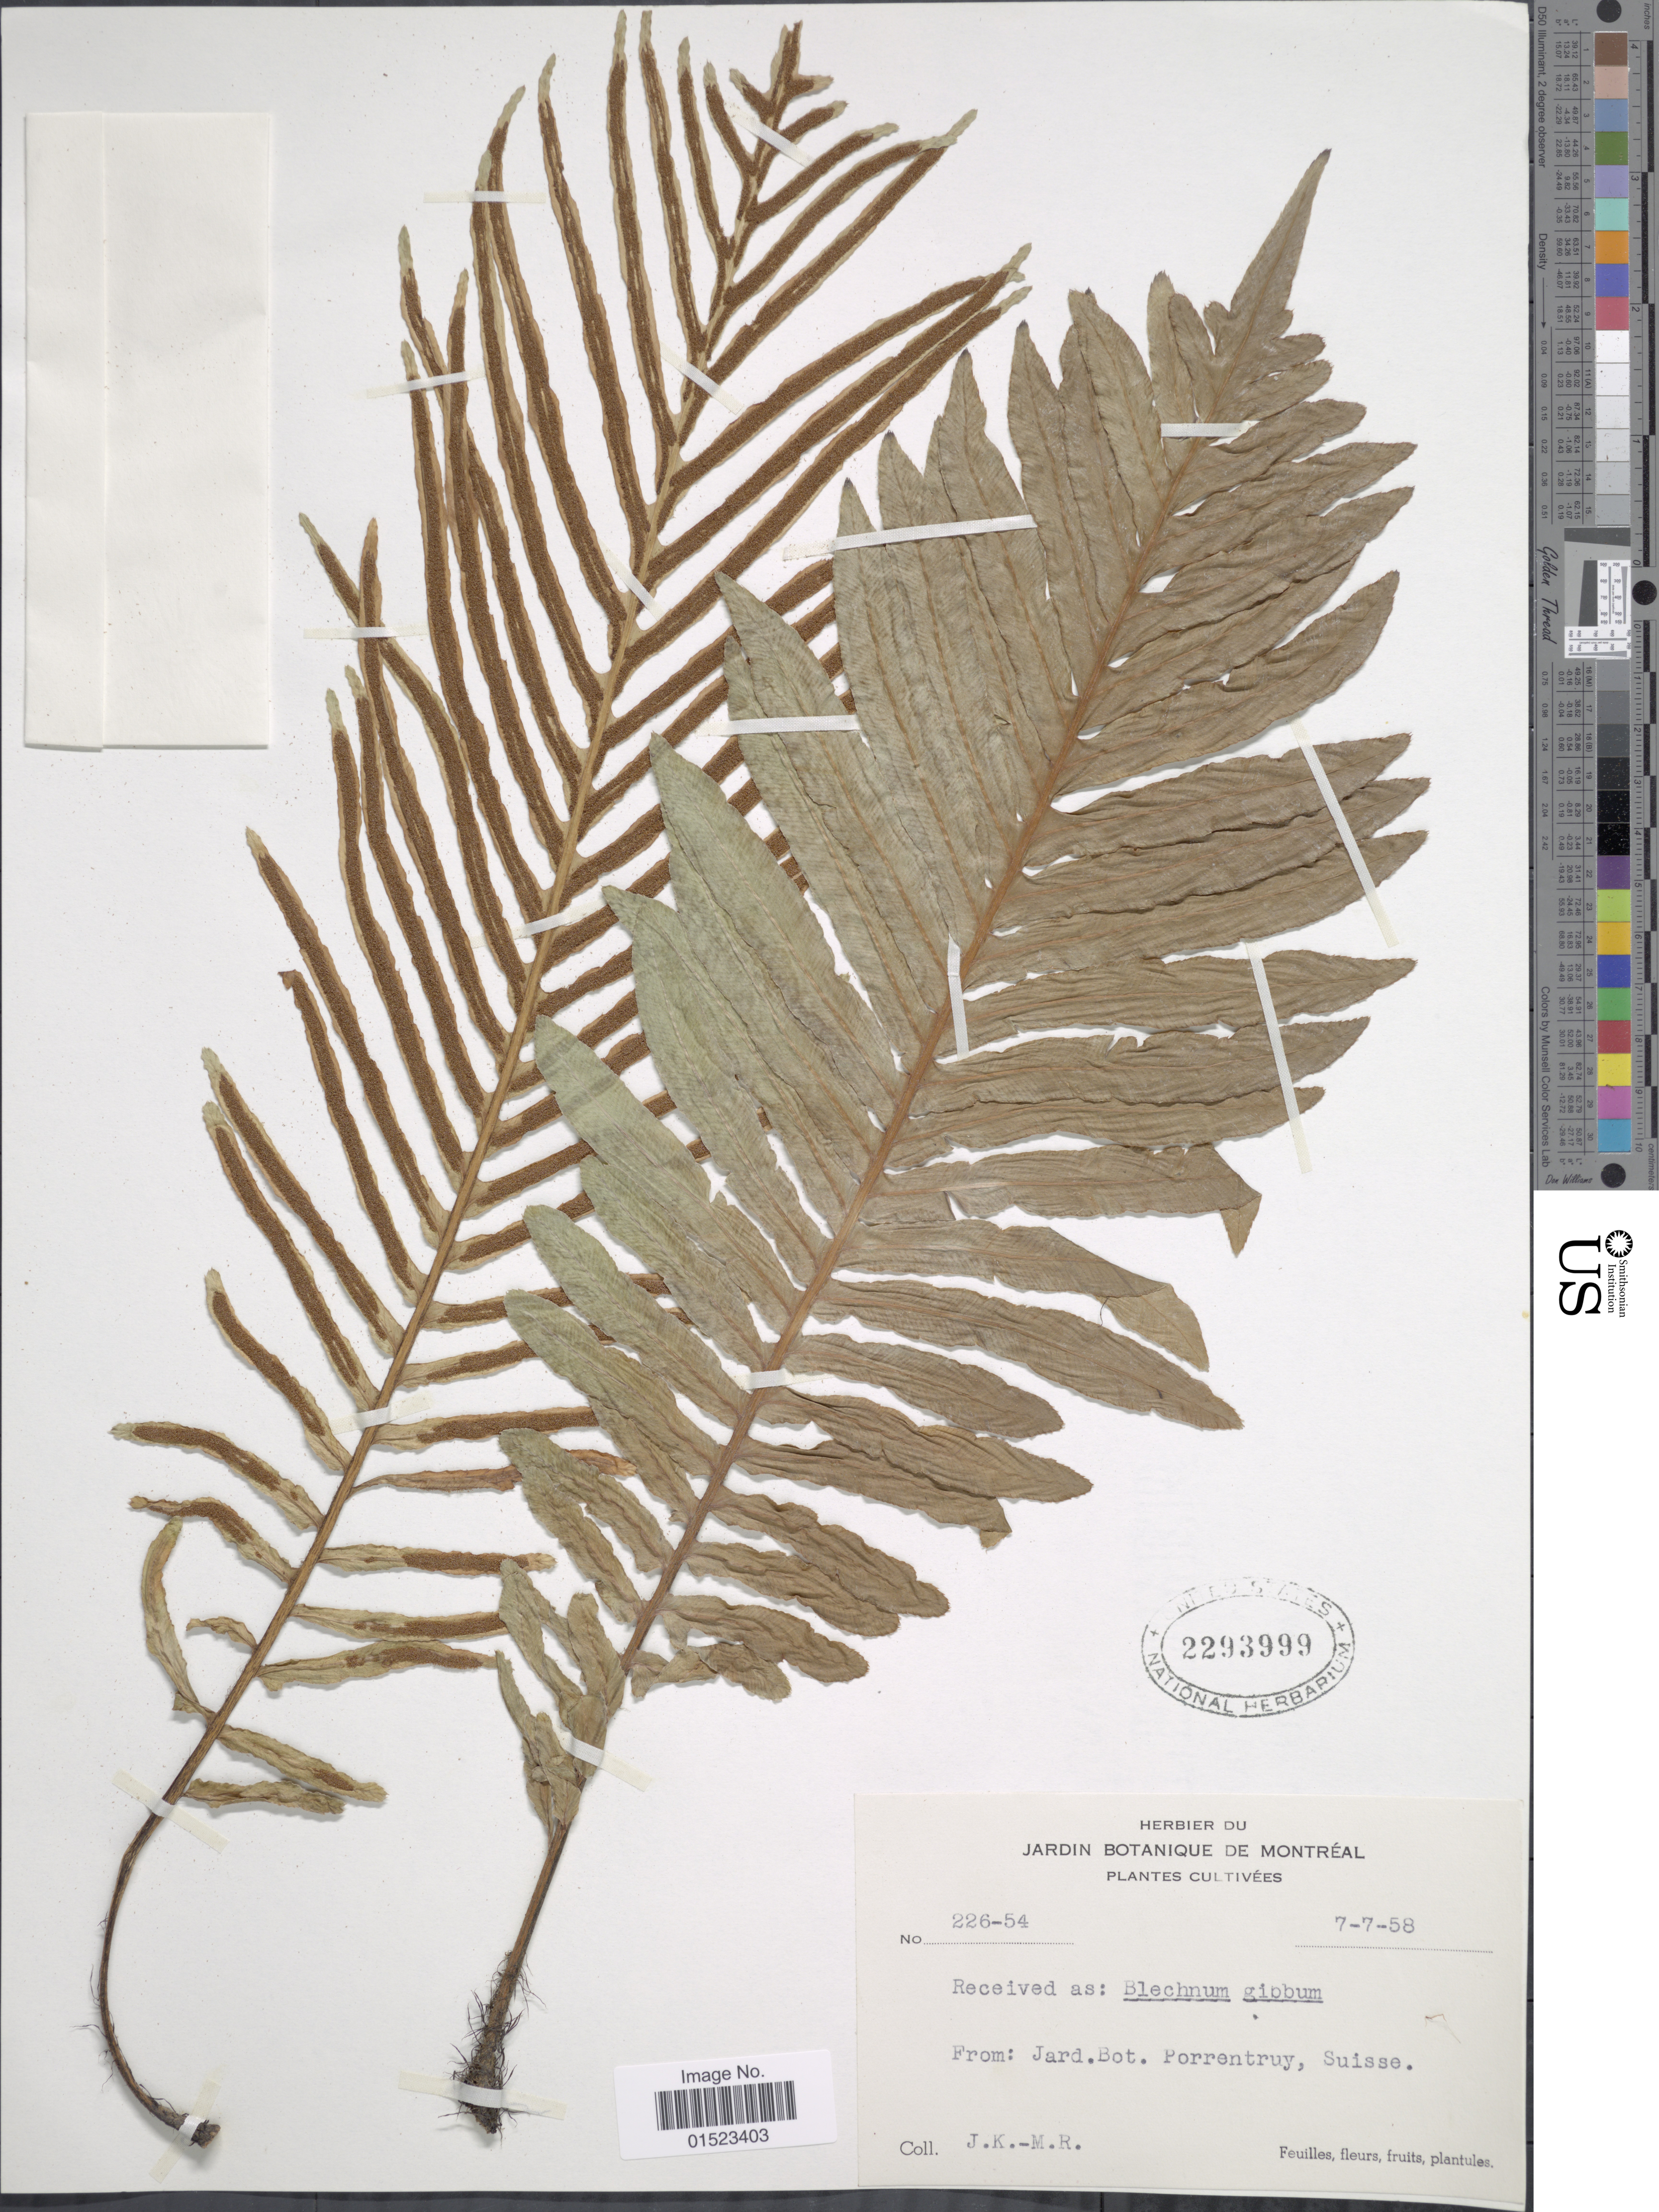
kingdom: Plantae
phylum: Tracheophyta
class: Polypodiopsida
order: Polypodiales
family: Blechnaceae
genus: Blechnum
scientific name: Blechnum gibbum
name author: (Labill.) Mett.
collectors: J. K. & M. R.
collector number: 226-54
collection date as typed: Transcribed d/m/y: 7/7/58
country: Canada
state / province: Quebec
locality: Montreal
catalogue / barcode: US 2293999